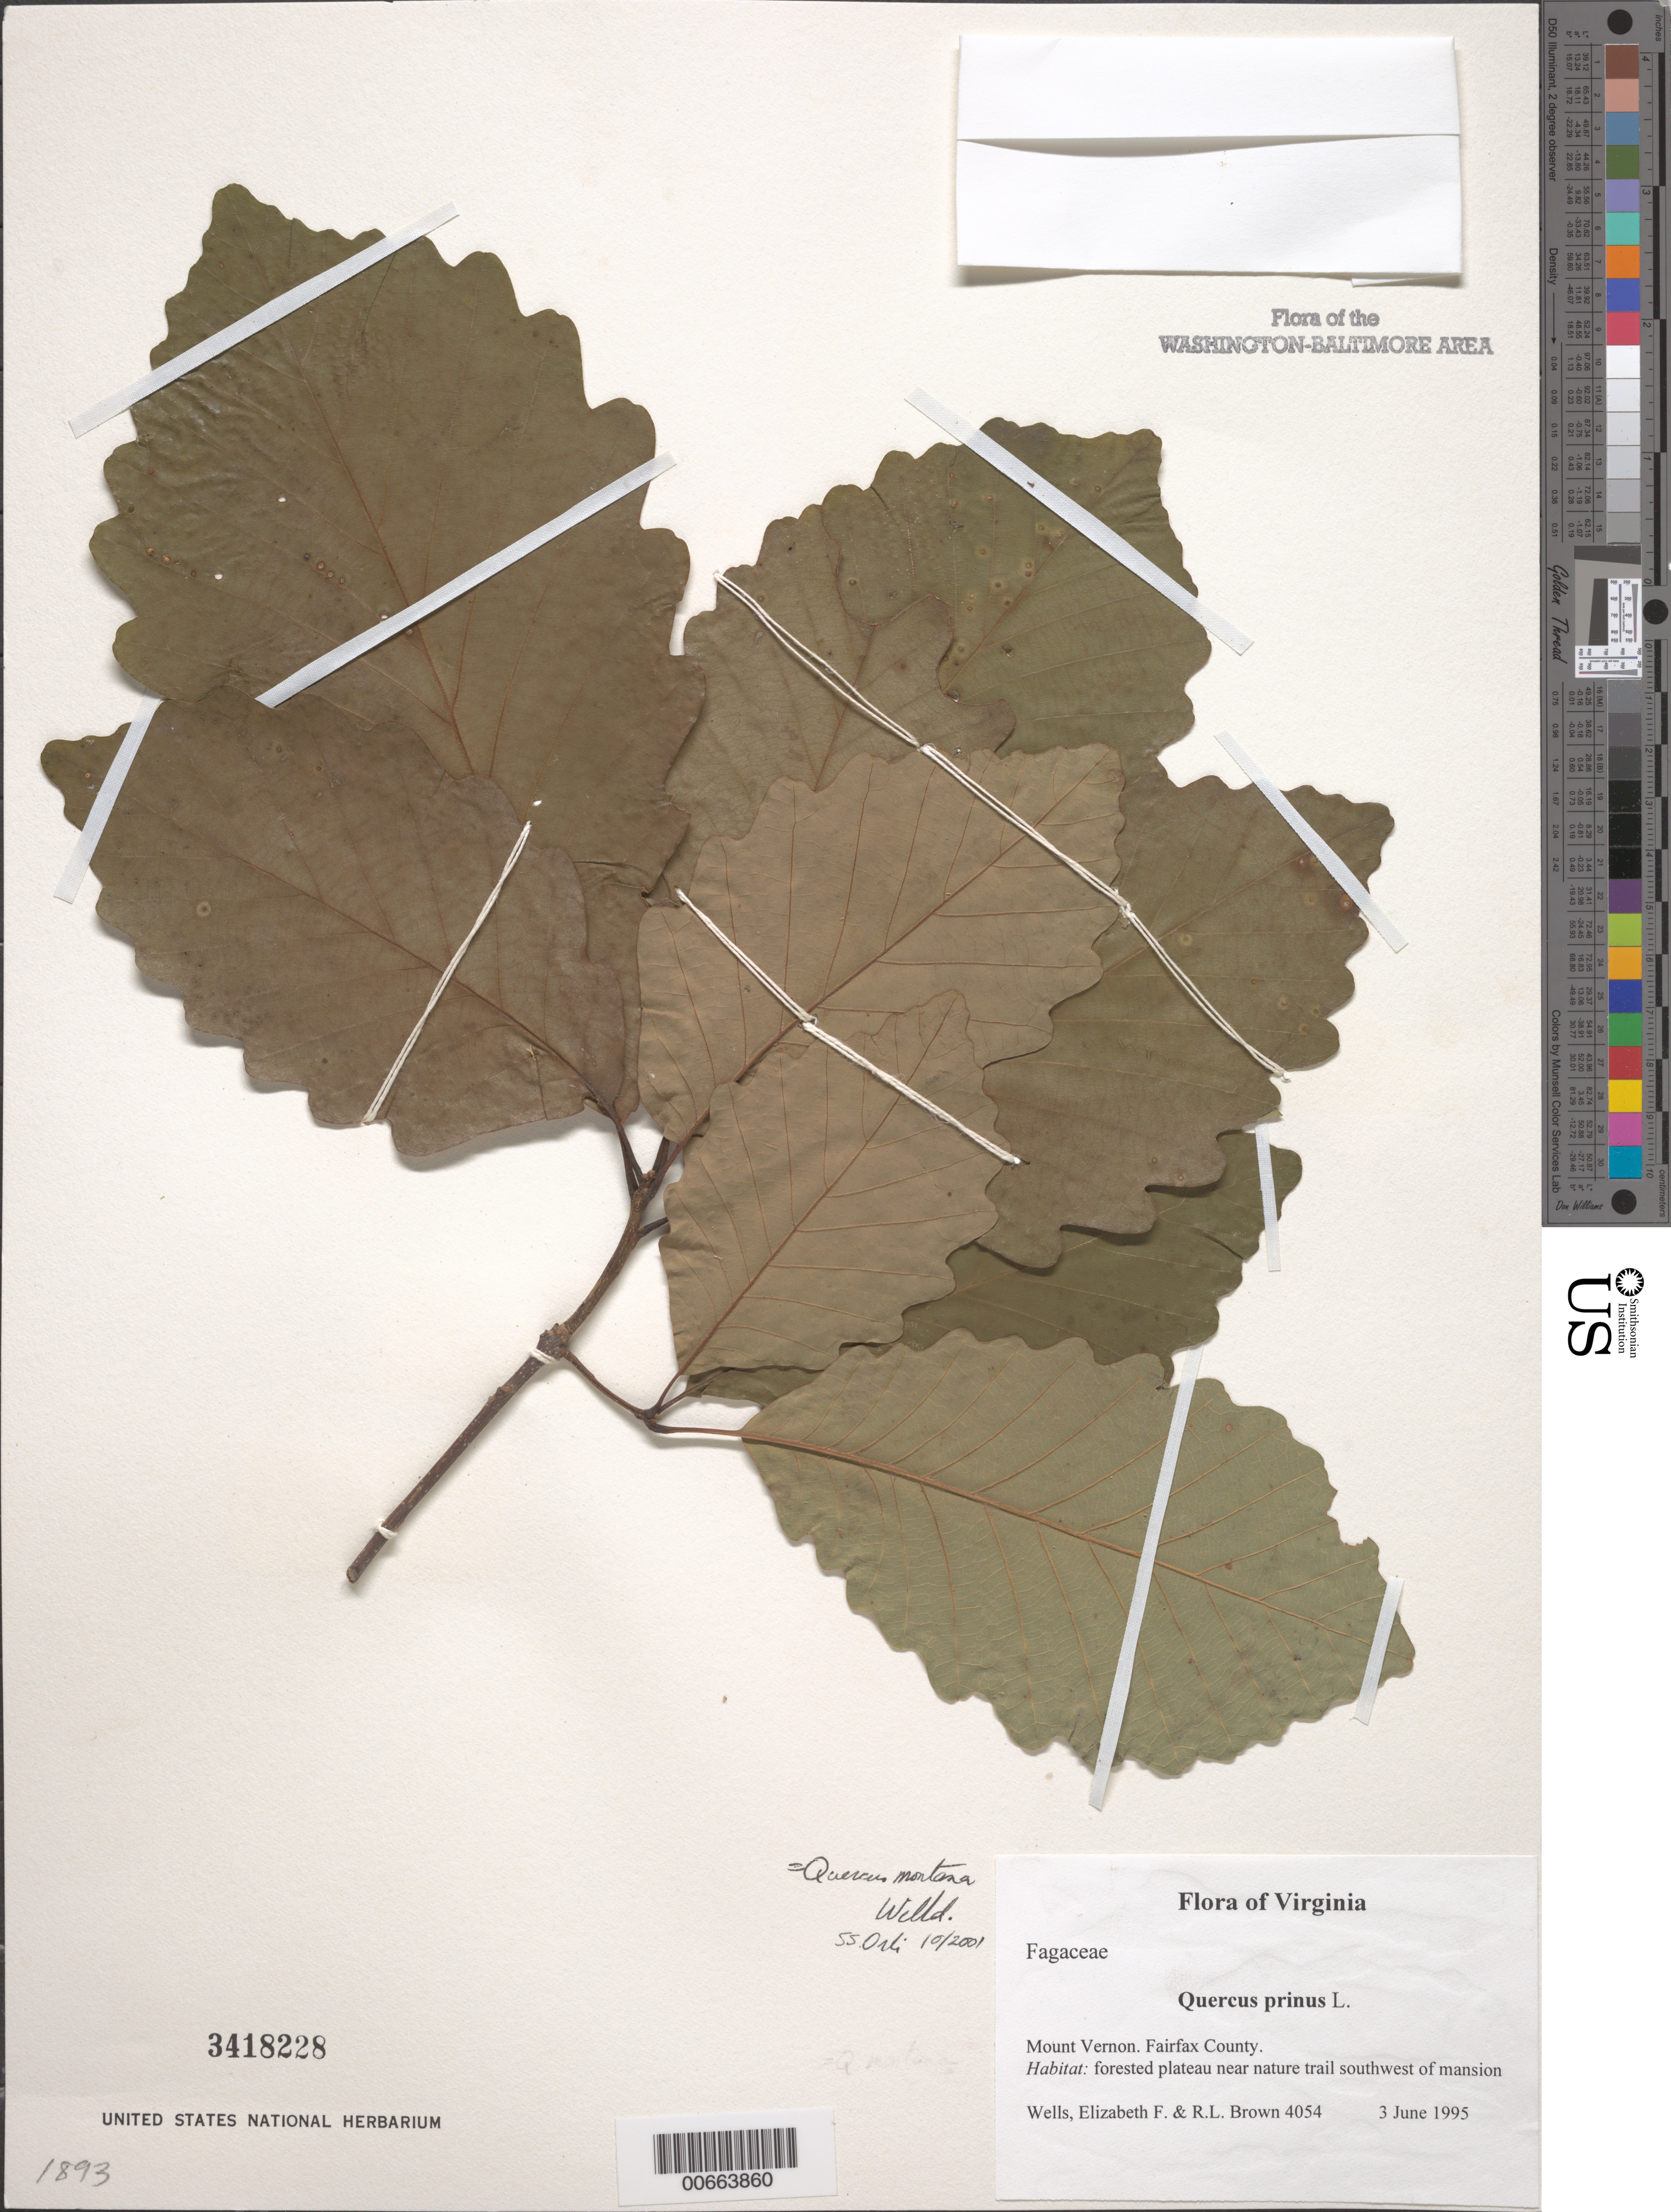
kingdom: Plantae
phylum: Tracheophyta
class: Magnoliopsida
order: Fagales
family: Fagaceae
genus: Quercus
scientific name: Quercus montana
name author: Willd.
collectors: E. F. Wells & R. L. Brown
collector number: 4054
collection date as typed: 03 Jun 1995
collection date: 1995-06-03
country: United States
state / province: Virginia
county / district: Fairfax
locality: Mount Vernon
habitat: forested plateau near nature trail southwest of mansion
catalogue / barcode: US 3418228